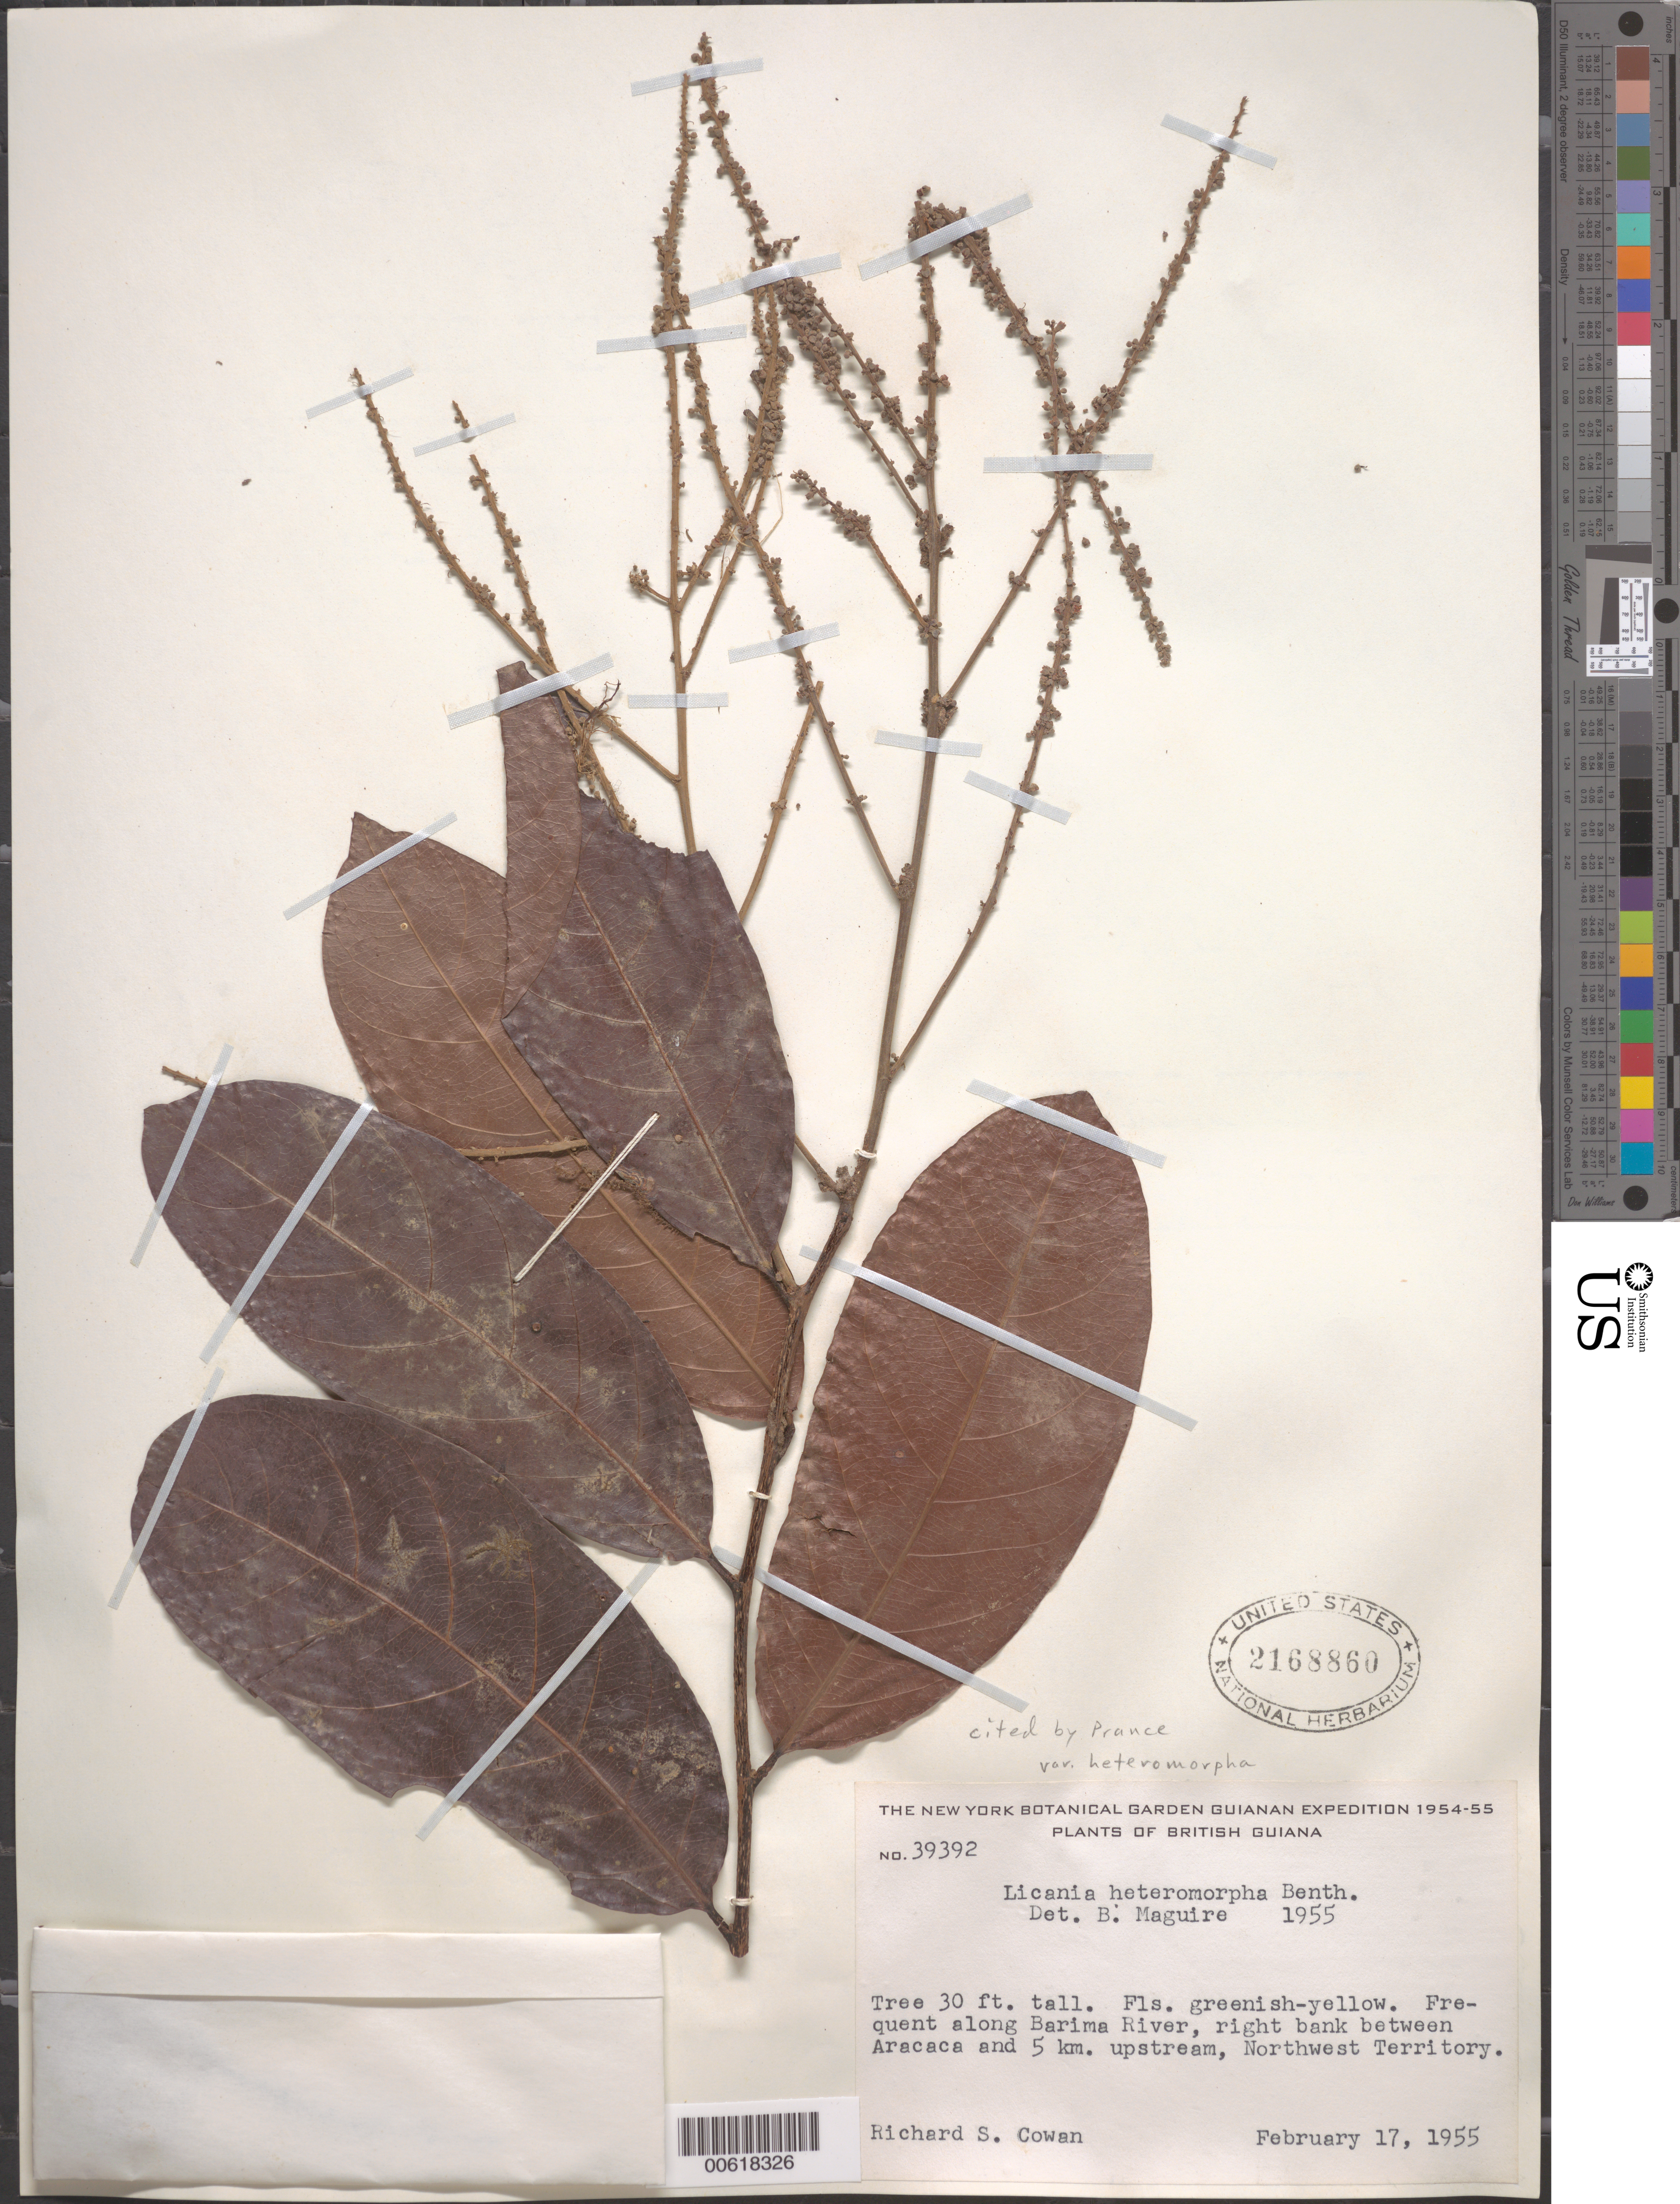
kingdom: Plantae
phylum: Tracheophyta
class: Magnoliopsida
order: Malpighiales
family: Chrysobalanaceae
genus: Hymenopus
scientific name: Hymenopus heteromorphus var. heteromorphus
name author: (Benth.) Sothers & Prance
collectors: R. S. Cowan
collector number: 39392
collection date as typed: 17-Feb-55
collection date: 1955-02-17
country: Guyana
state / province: Barima-Waini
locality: Barima R., between Aracaca and 5 km upstream, right bank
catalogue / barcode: US 2168860